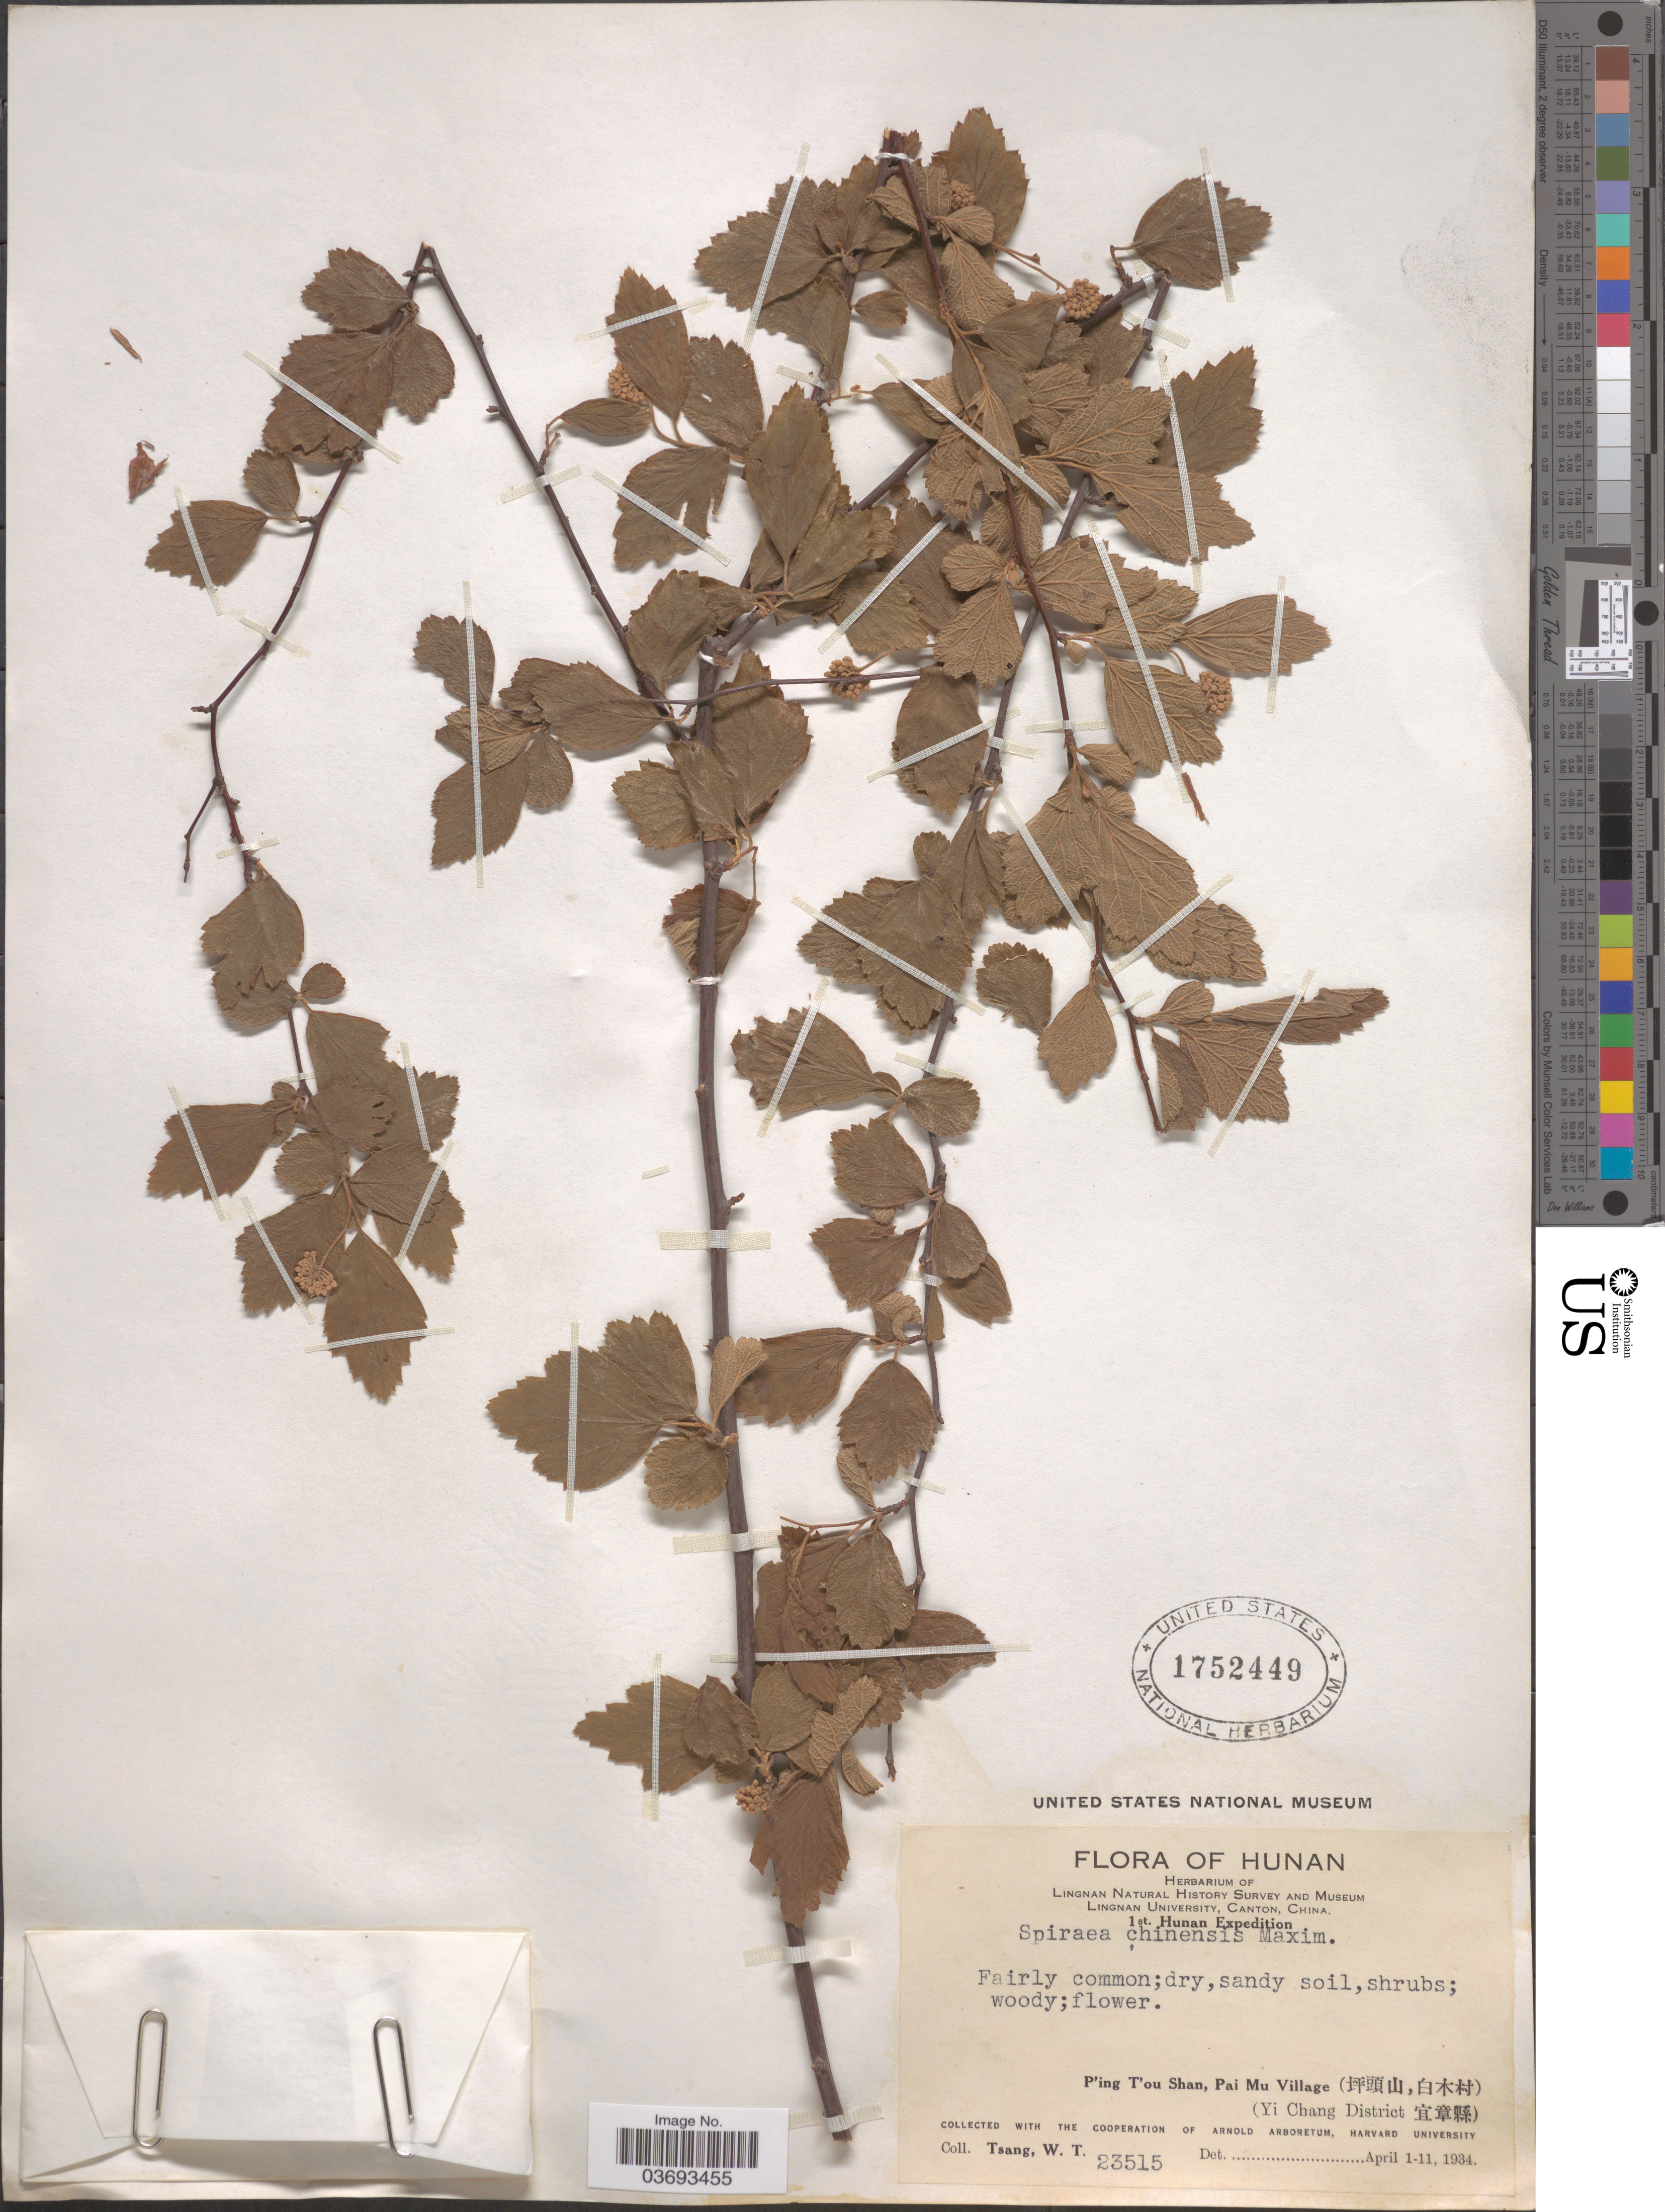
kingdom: Plantae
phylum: Tracheophyta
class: Magnoliopsida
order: Rosales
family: Rosaceae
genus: Spiraea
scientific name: Spiraea chinensis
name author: Maxim.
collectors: W. T. Tsang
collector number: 23515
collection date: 1934-04-01/1934-04-11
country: China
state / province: Hunan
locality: P'ing T'ou Shan, Pai Mu Village (X). (Yi Chang District X).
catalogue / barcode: US 1752449